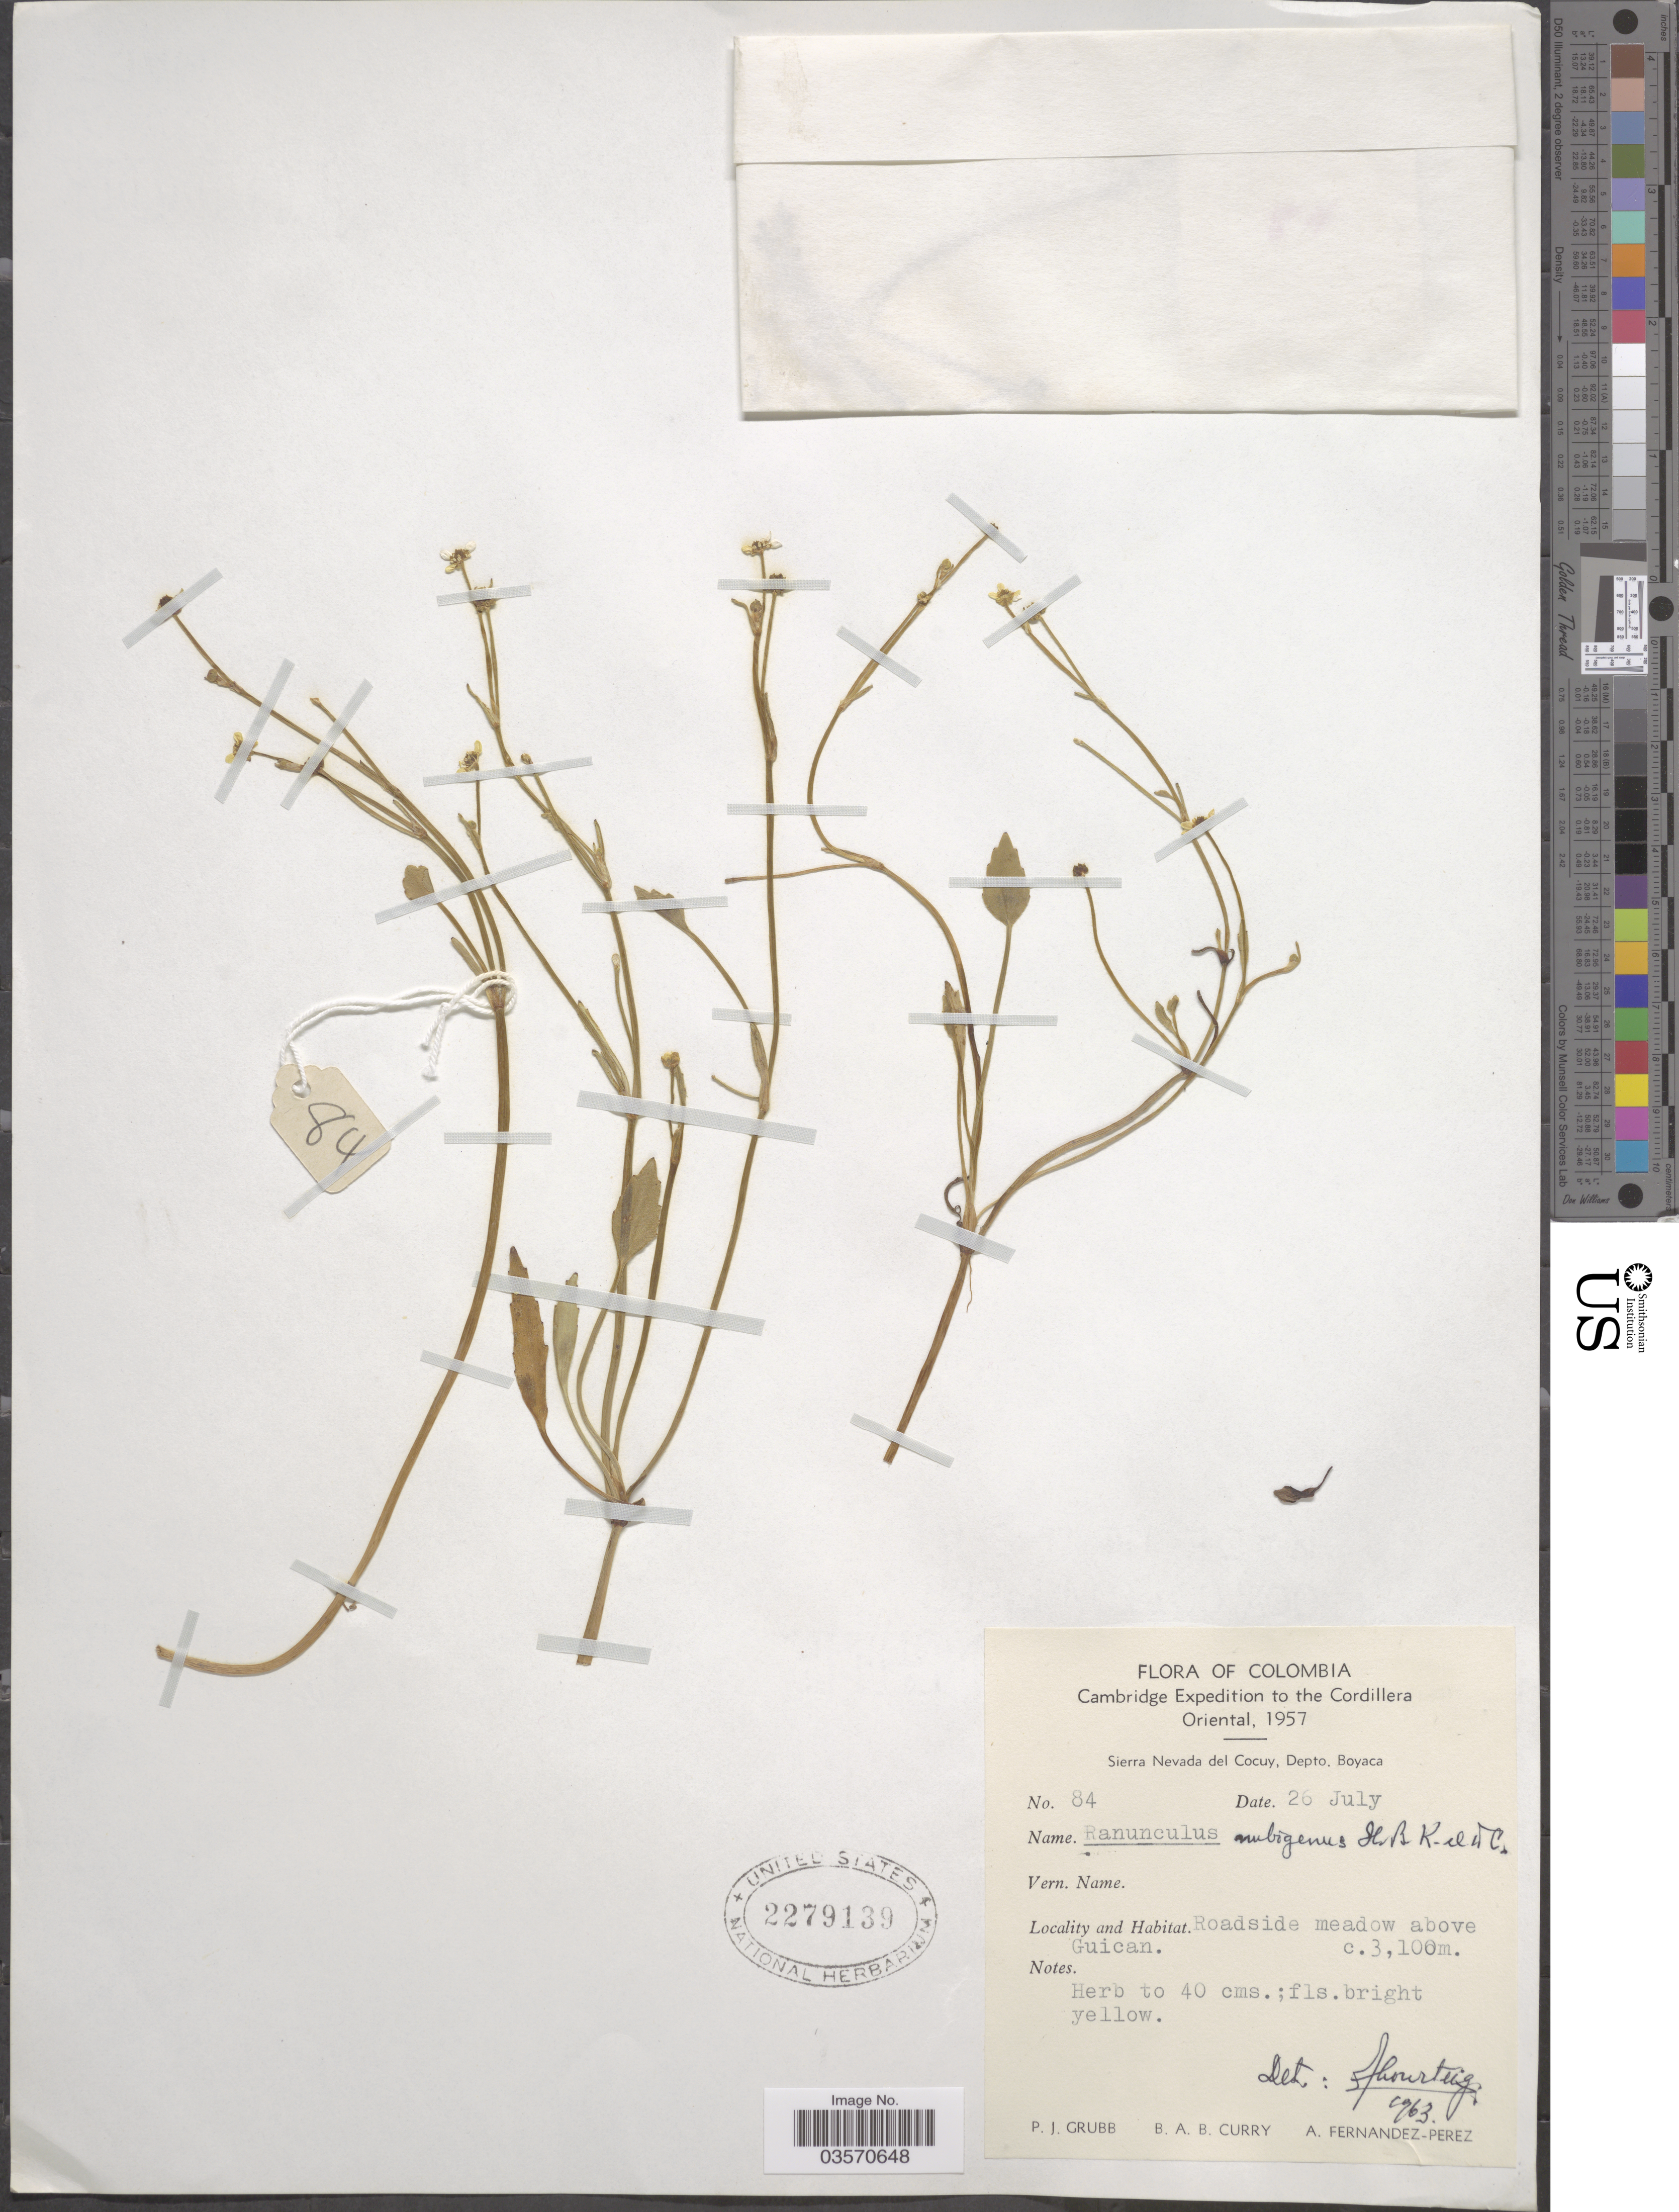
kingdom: Plantae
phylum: Tracheophyta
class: Magnoliopsida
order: Ranunculales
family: Ranunculaceae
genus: Ranunculus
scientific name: Ranunculus nubigenus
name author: Humb. et al. ex DC.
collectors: P. J. Grubb, B. A. B. Curry & A. Fernández-Pérez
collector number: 84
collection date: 1957-07-26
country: Colombia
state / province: Boyacá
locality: Cordillera Oriental. Sierra Nevada del Cocuy, Depto. Boyaca. Roadside meadow above Guican.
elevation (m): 3100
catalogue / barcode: US 2279139